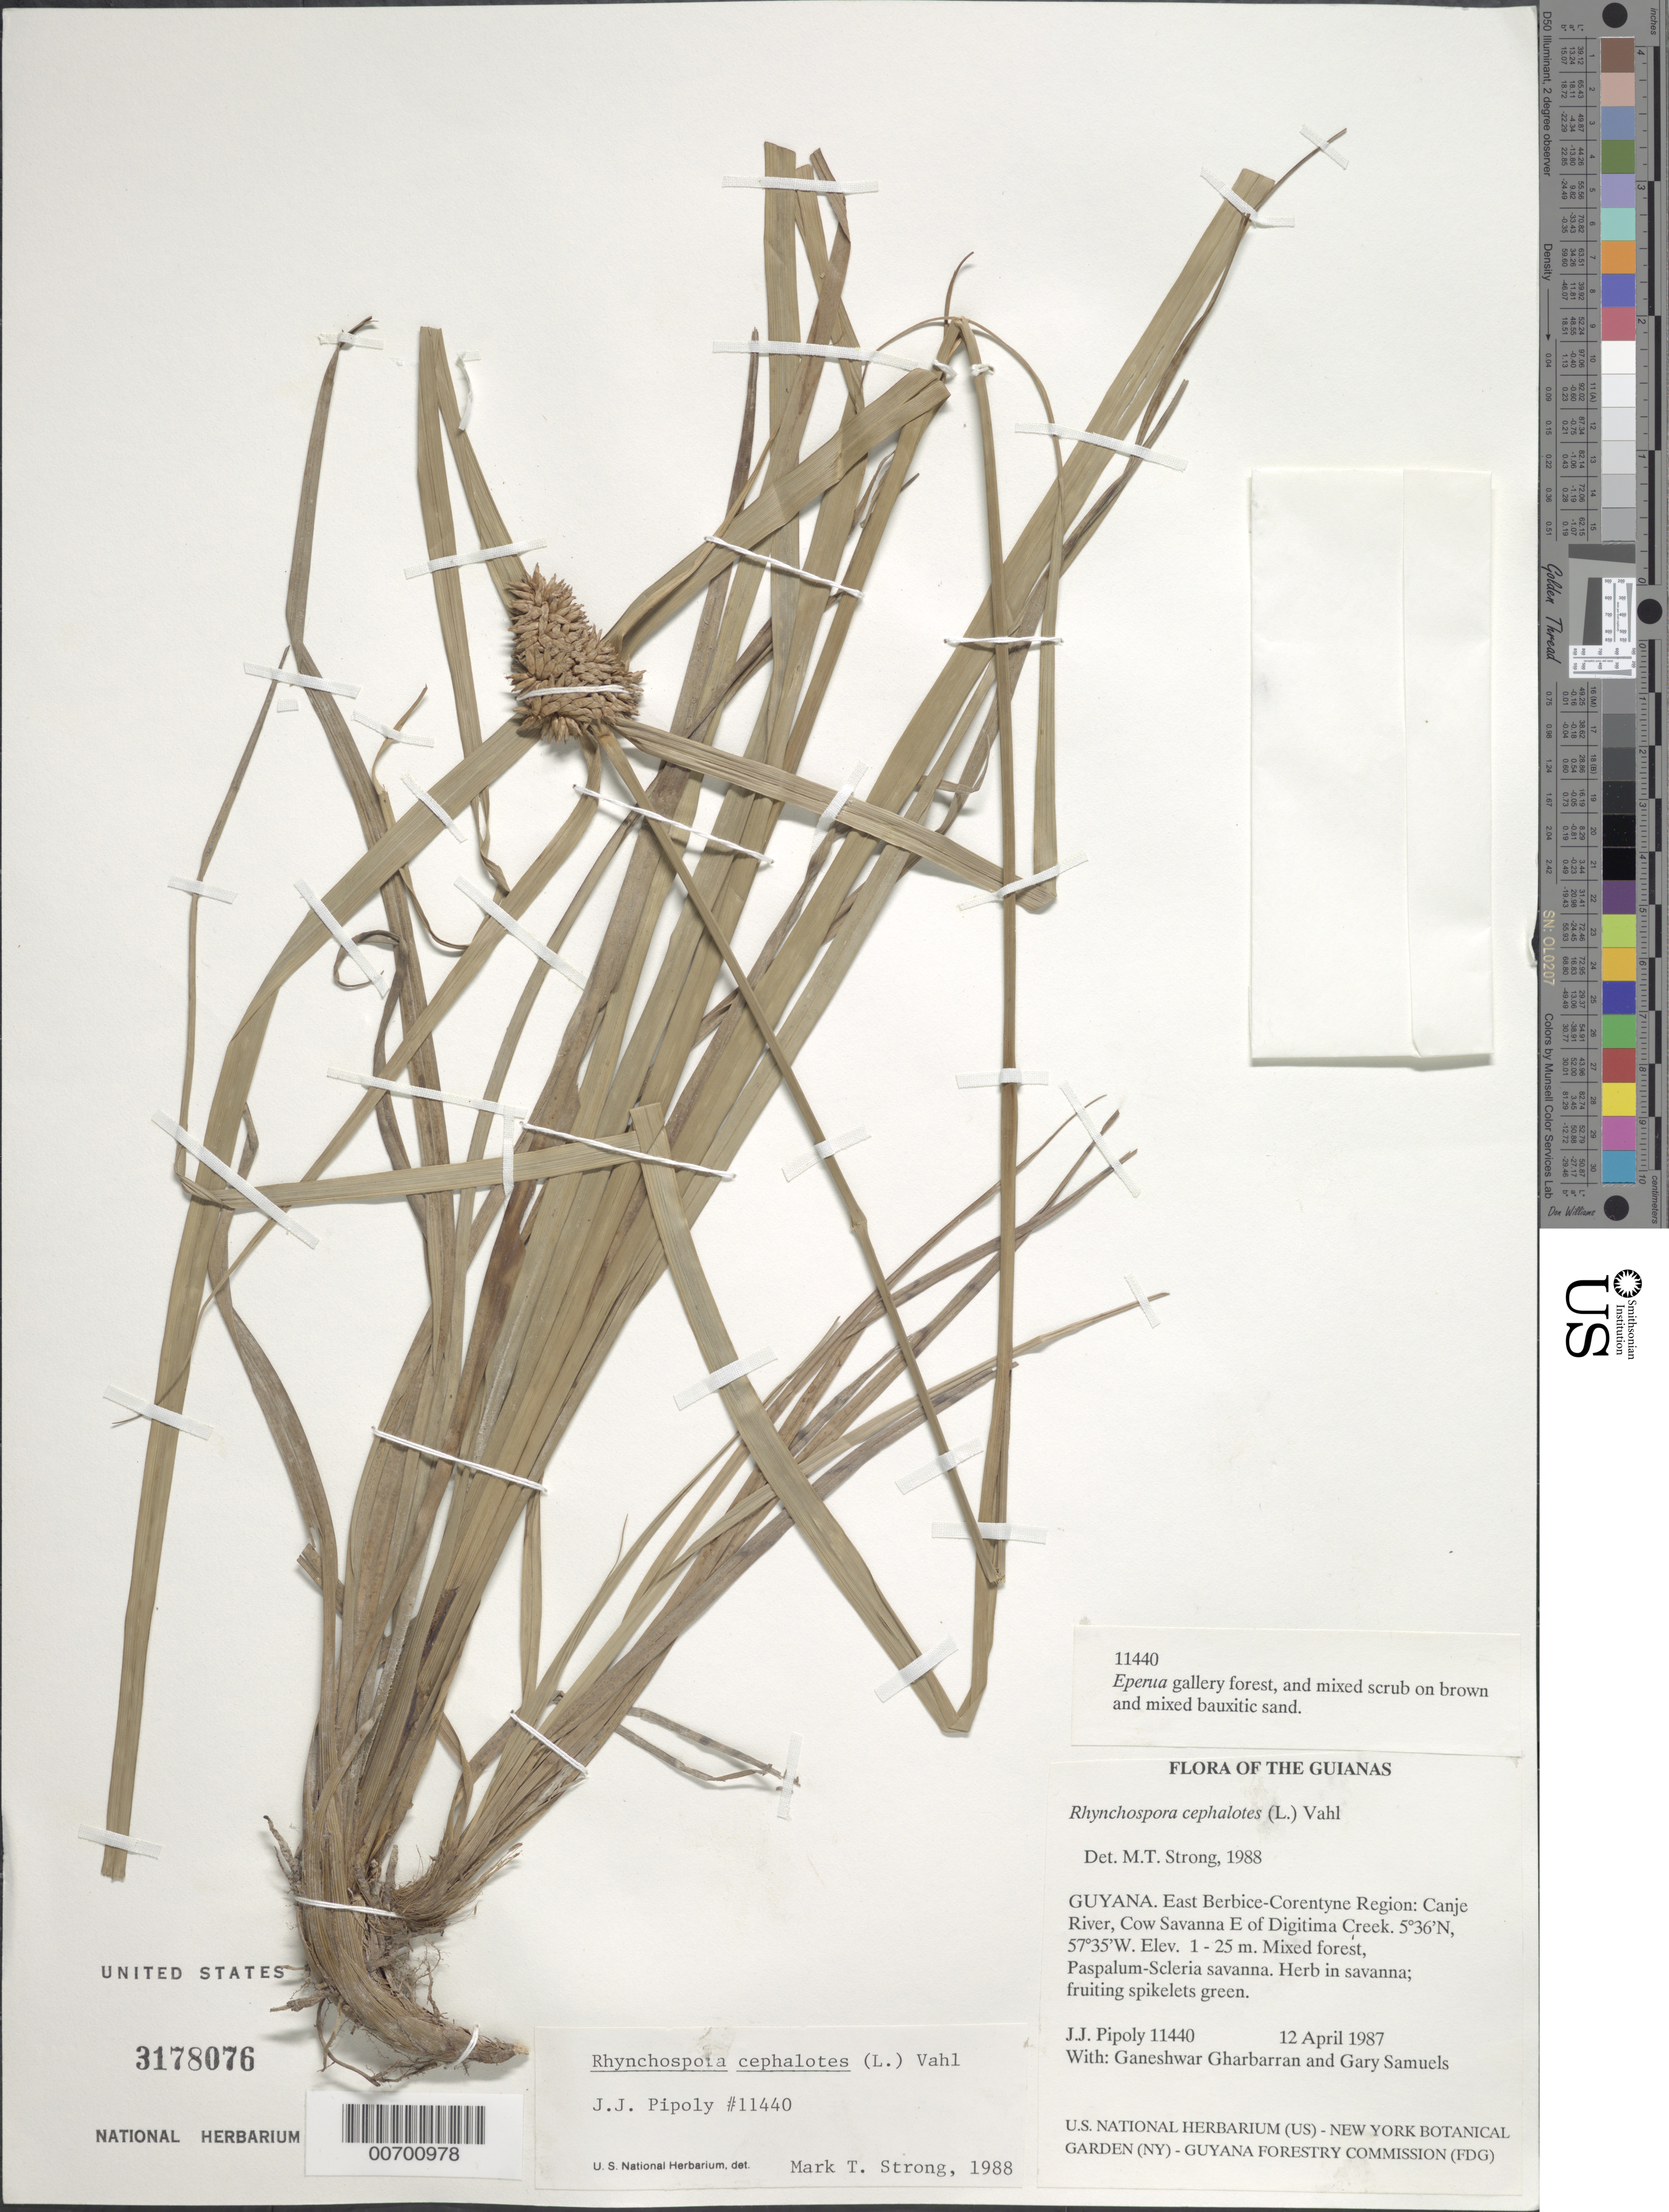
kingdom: Plantae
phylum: Tracheophyta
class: Liliopsida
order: Poales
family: Cyperaceae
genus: Rhynchospora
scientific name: Rhynchospora cephalotes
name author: (L.) Vahl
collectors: J. J. Pipoly, G. Gharbarran & G. Samuels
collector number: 11440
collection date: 1987-04-12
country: Guyana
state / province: E. Berbice-Corentyne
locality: Canje River, Cow Savanna E of Digitima Creek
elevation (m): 1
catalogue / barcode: US 3178076